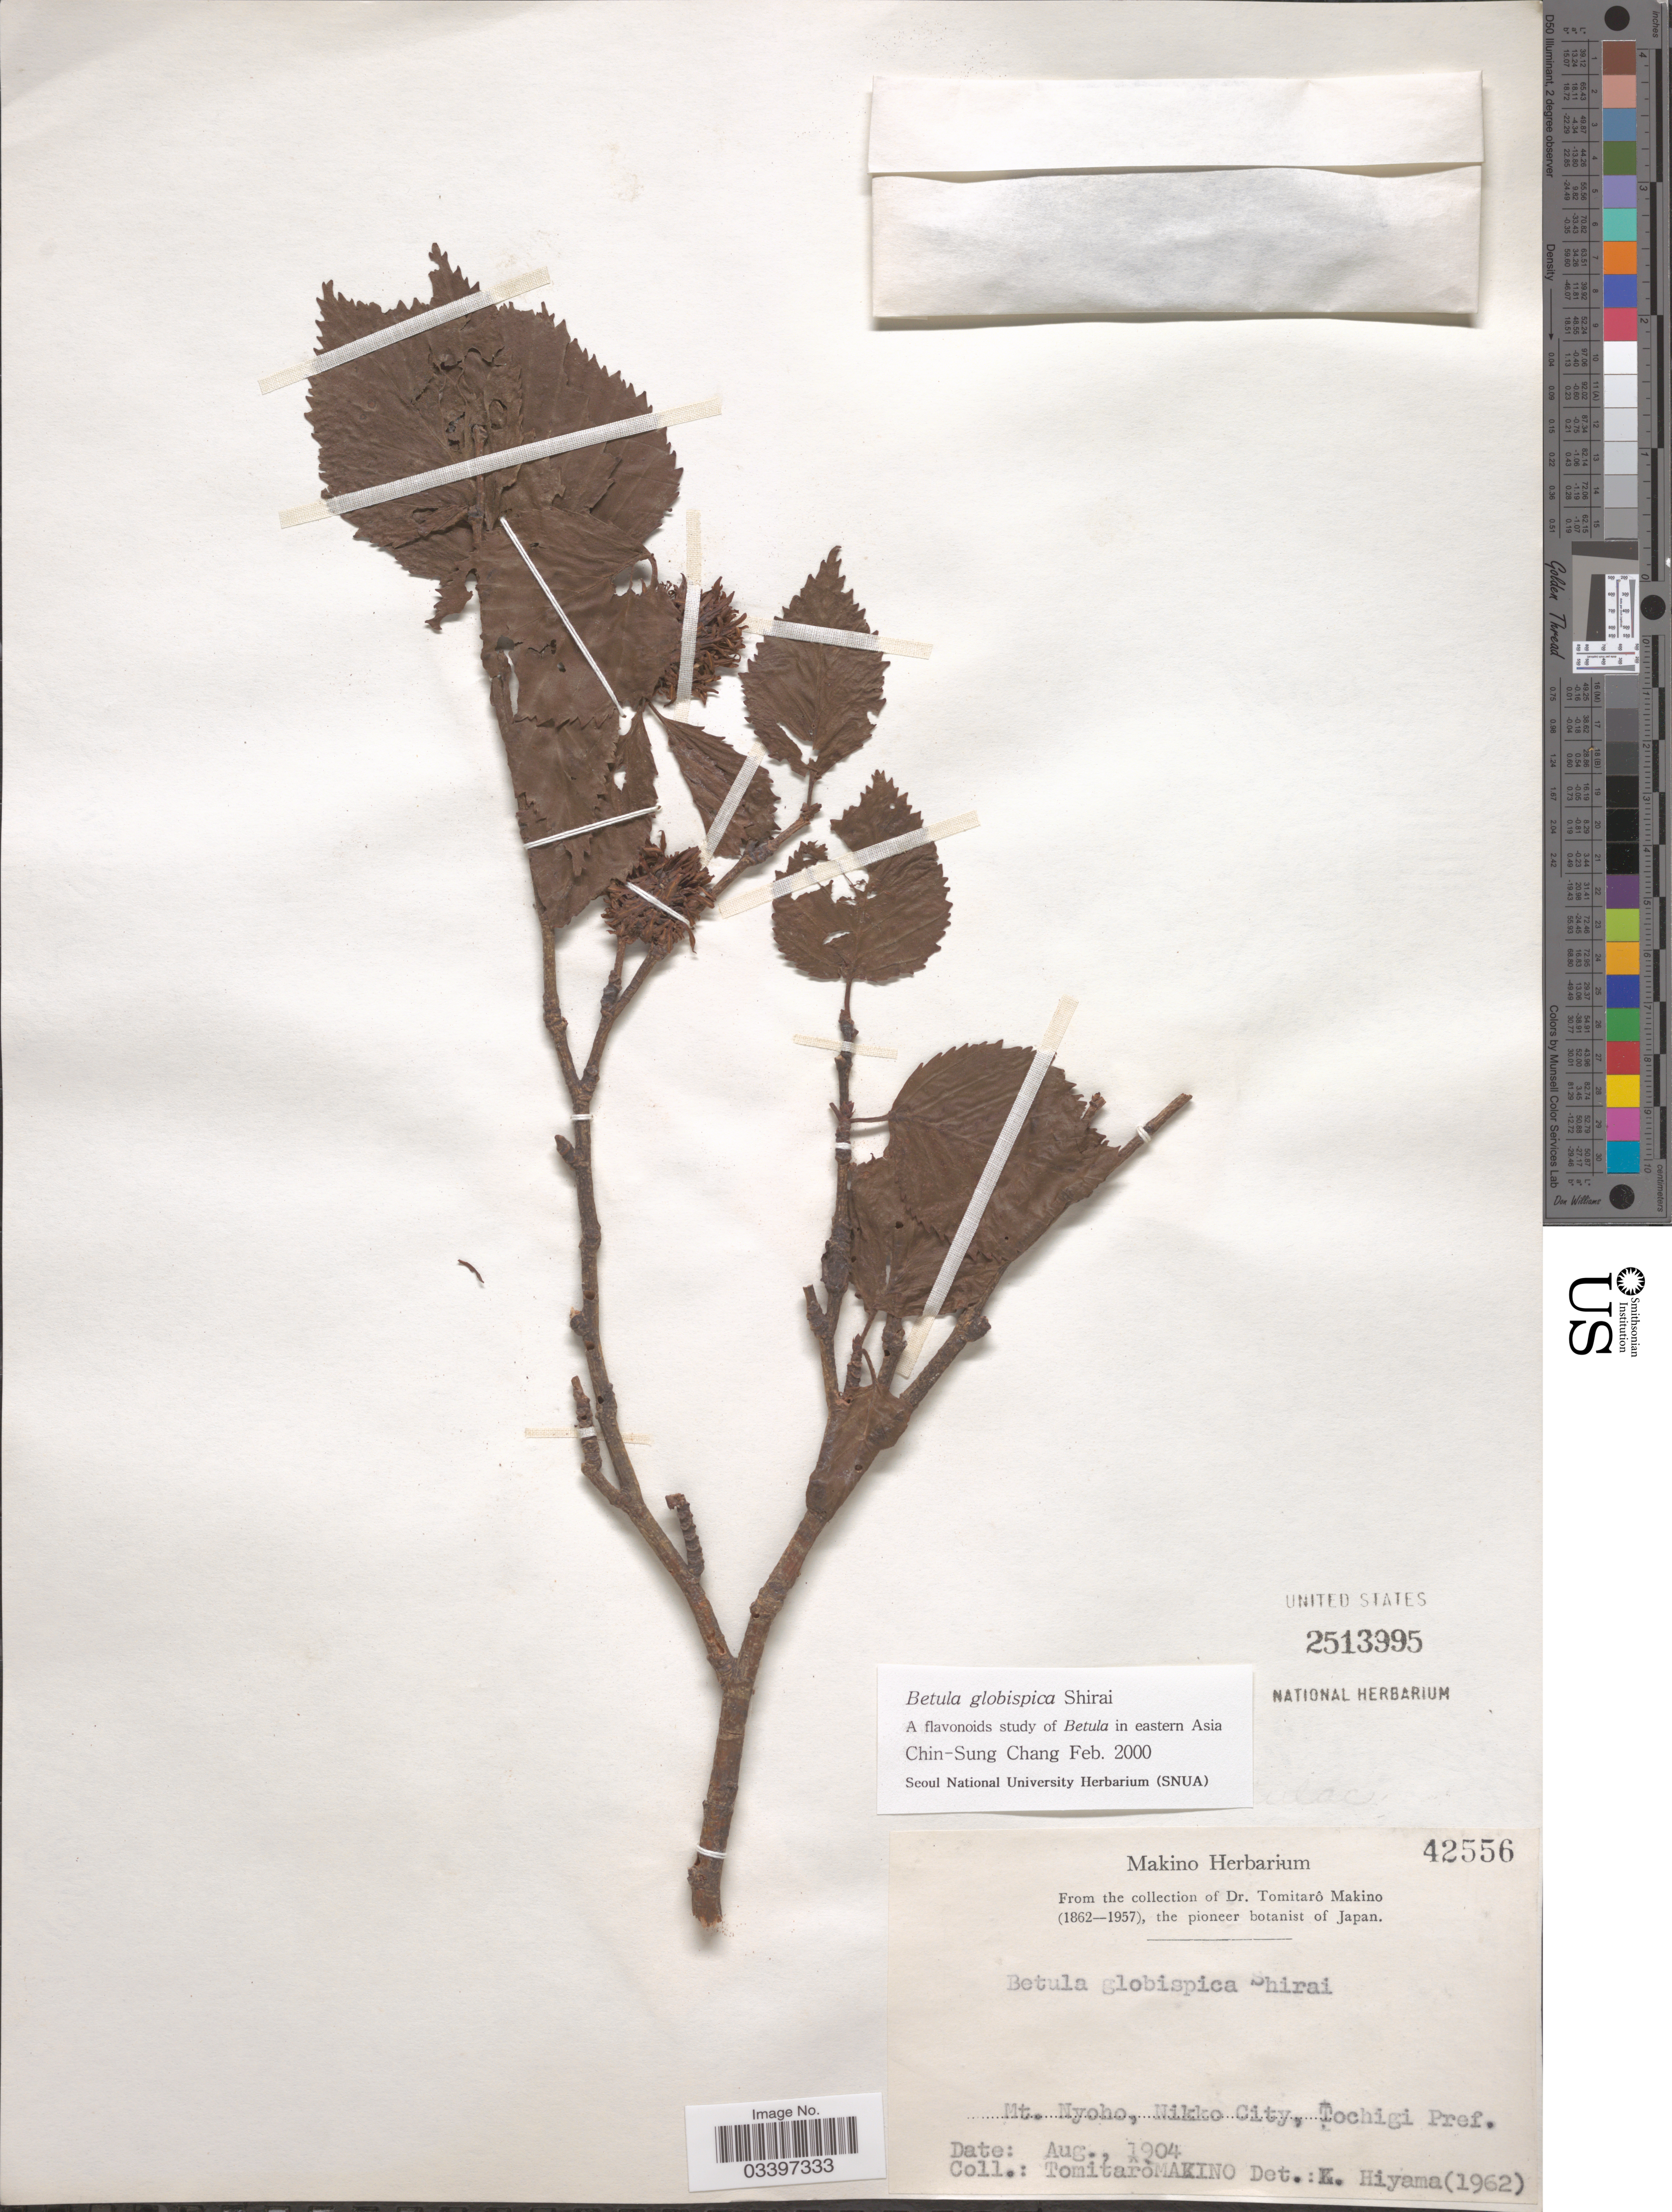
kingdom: Plantae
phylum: Tracheophyta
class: Magnoliopsida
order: Fagales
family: Betulaceae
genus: Betula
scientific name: Betula globispica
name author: Shirai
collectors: T. Makino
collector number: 42556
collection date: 1904-08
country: Japan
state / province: Totigi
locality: Mt. Nyoho, Nikko City, Tochigi Pref.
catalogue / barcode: US 2513995